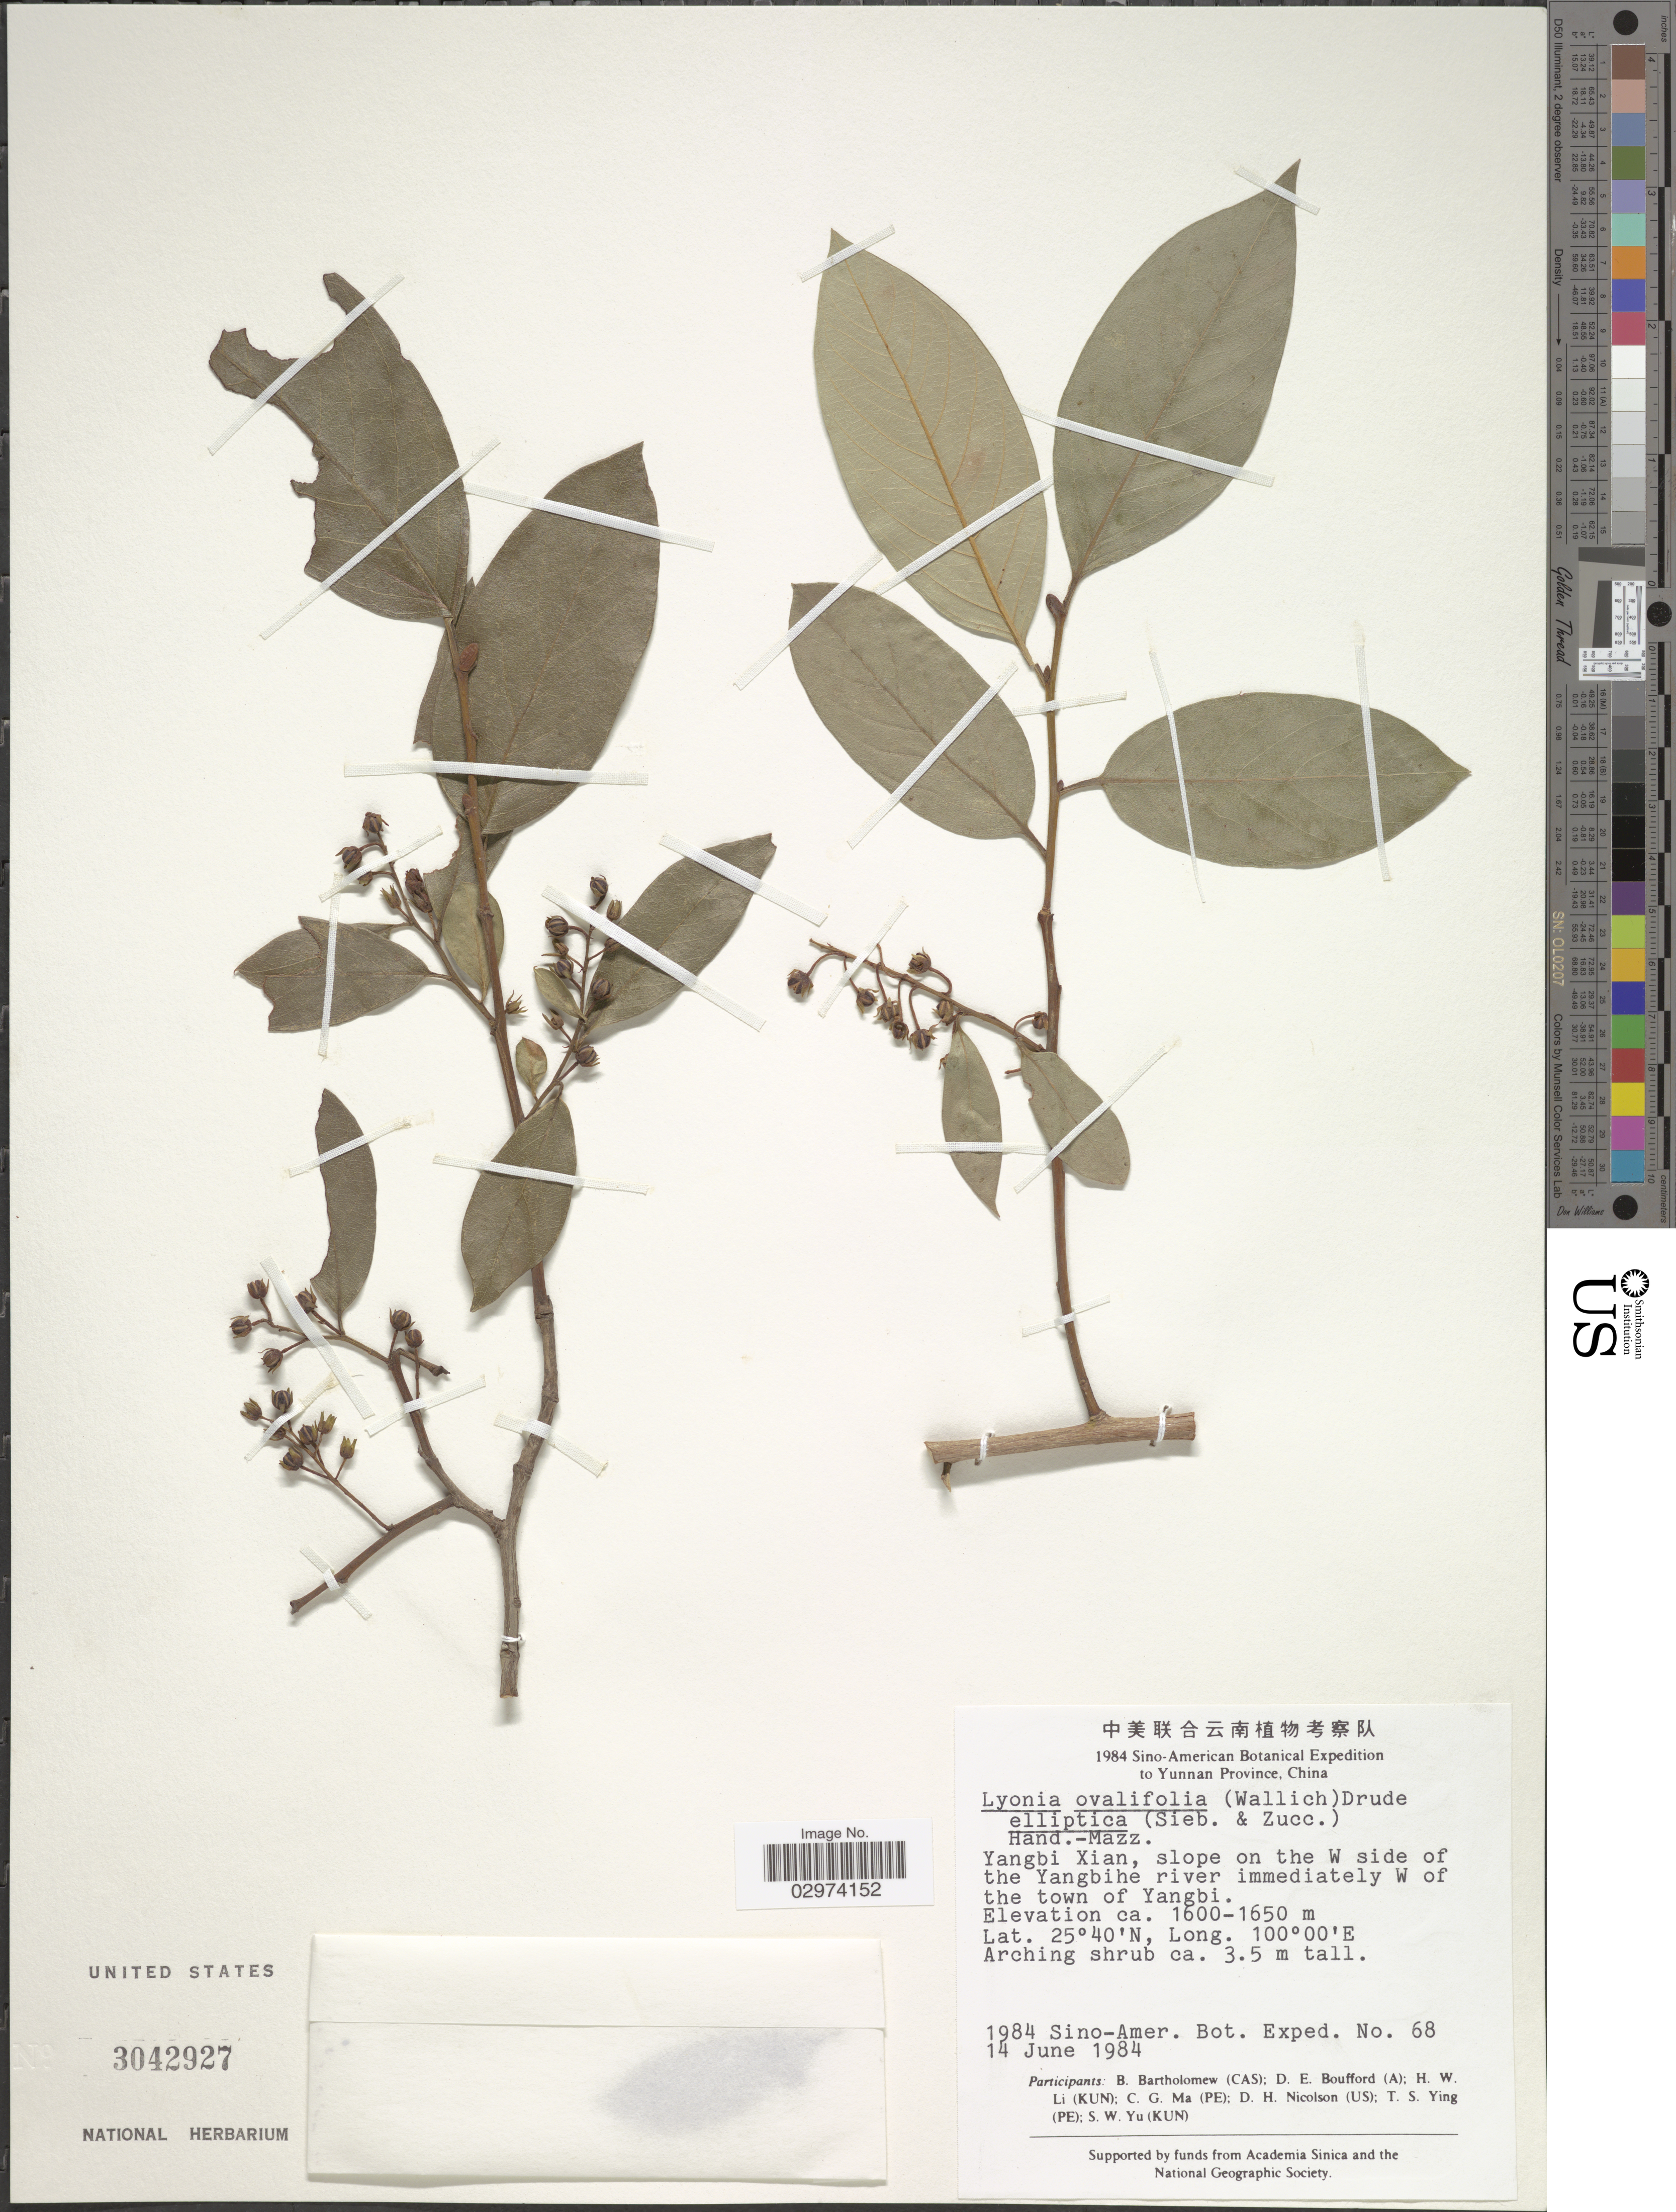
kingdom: Plantae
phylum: Tracheophyta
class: Magnoliopsida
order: Ericales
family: Ericaceae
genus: Lyonia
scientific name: Lyonia ovalifolia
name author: (Wall.) Drude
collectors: Sino-Amer. Bot. Exped. 1984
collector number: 68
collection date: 1984-06-14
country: China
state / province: Yunnan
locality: Yunnan Province. Yangbi Xian, slope on the W side of the Yangbihe river immediately W of the town of Yangbi.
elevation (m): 1600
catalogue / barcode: US 3042927